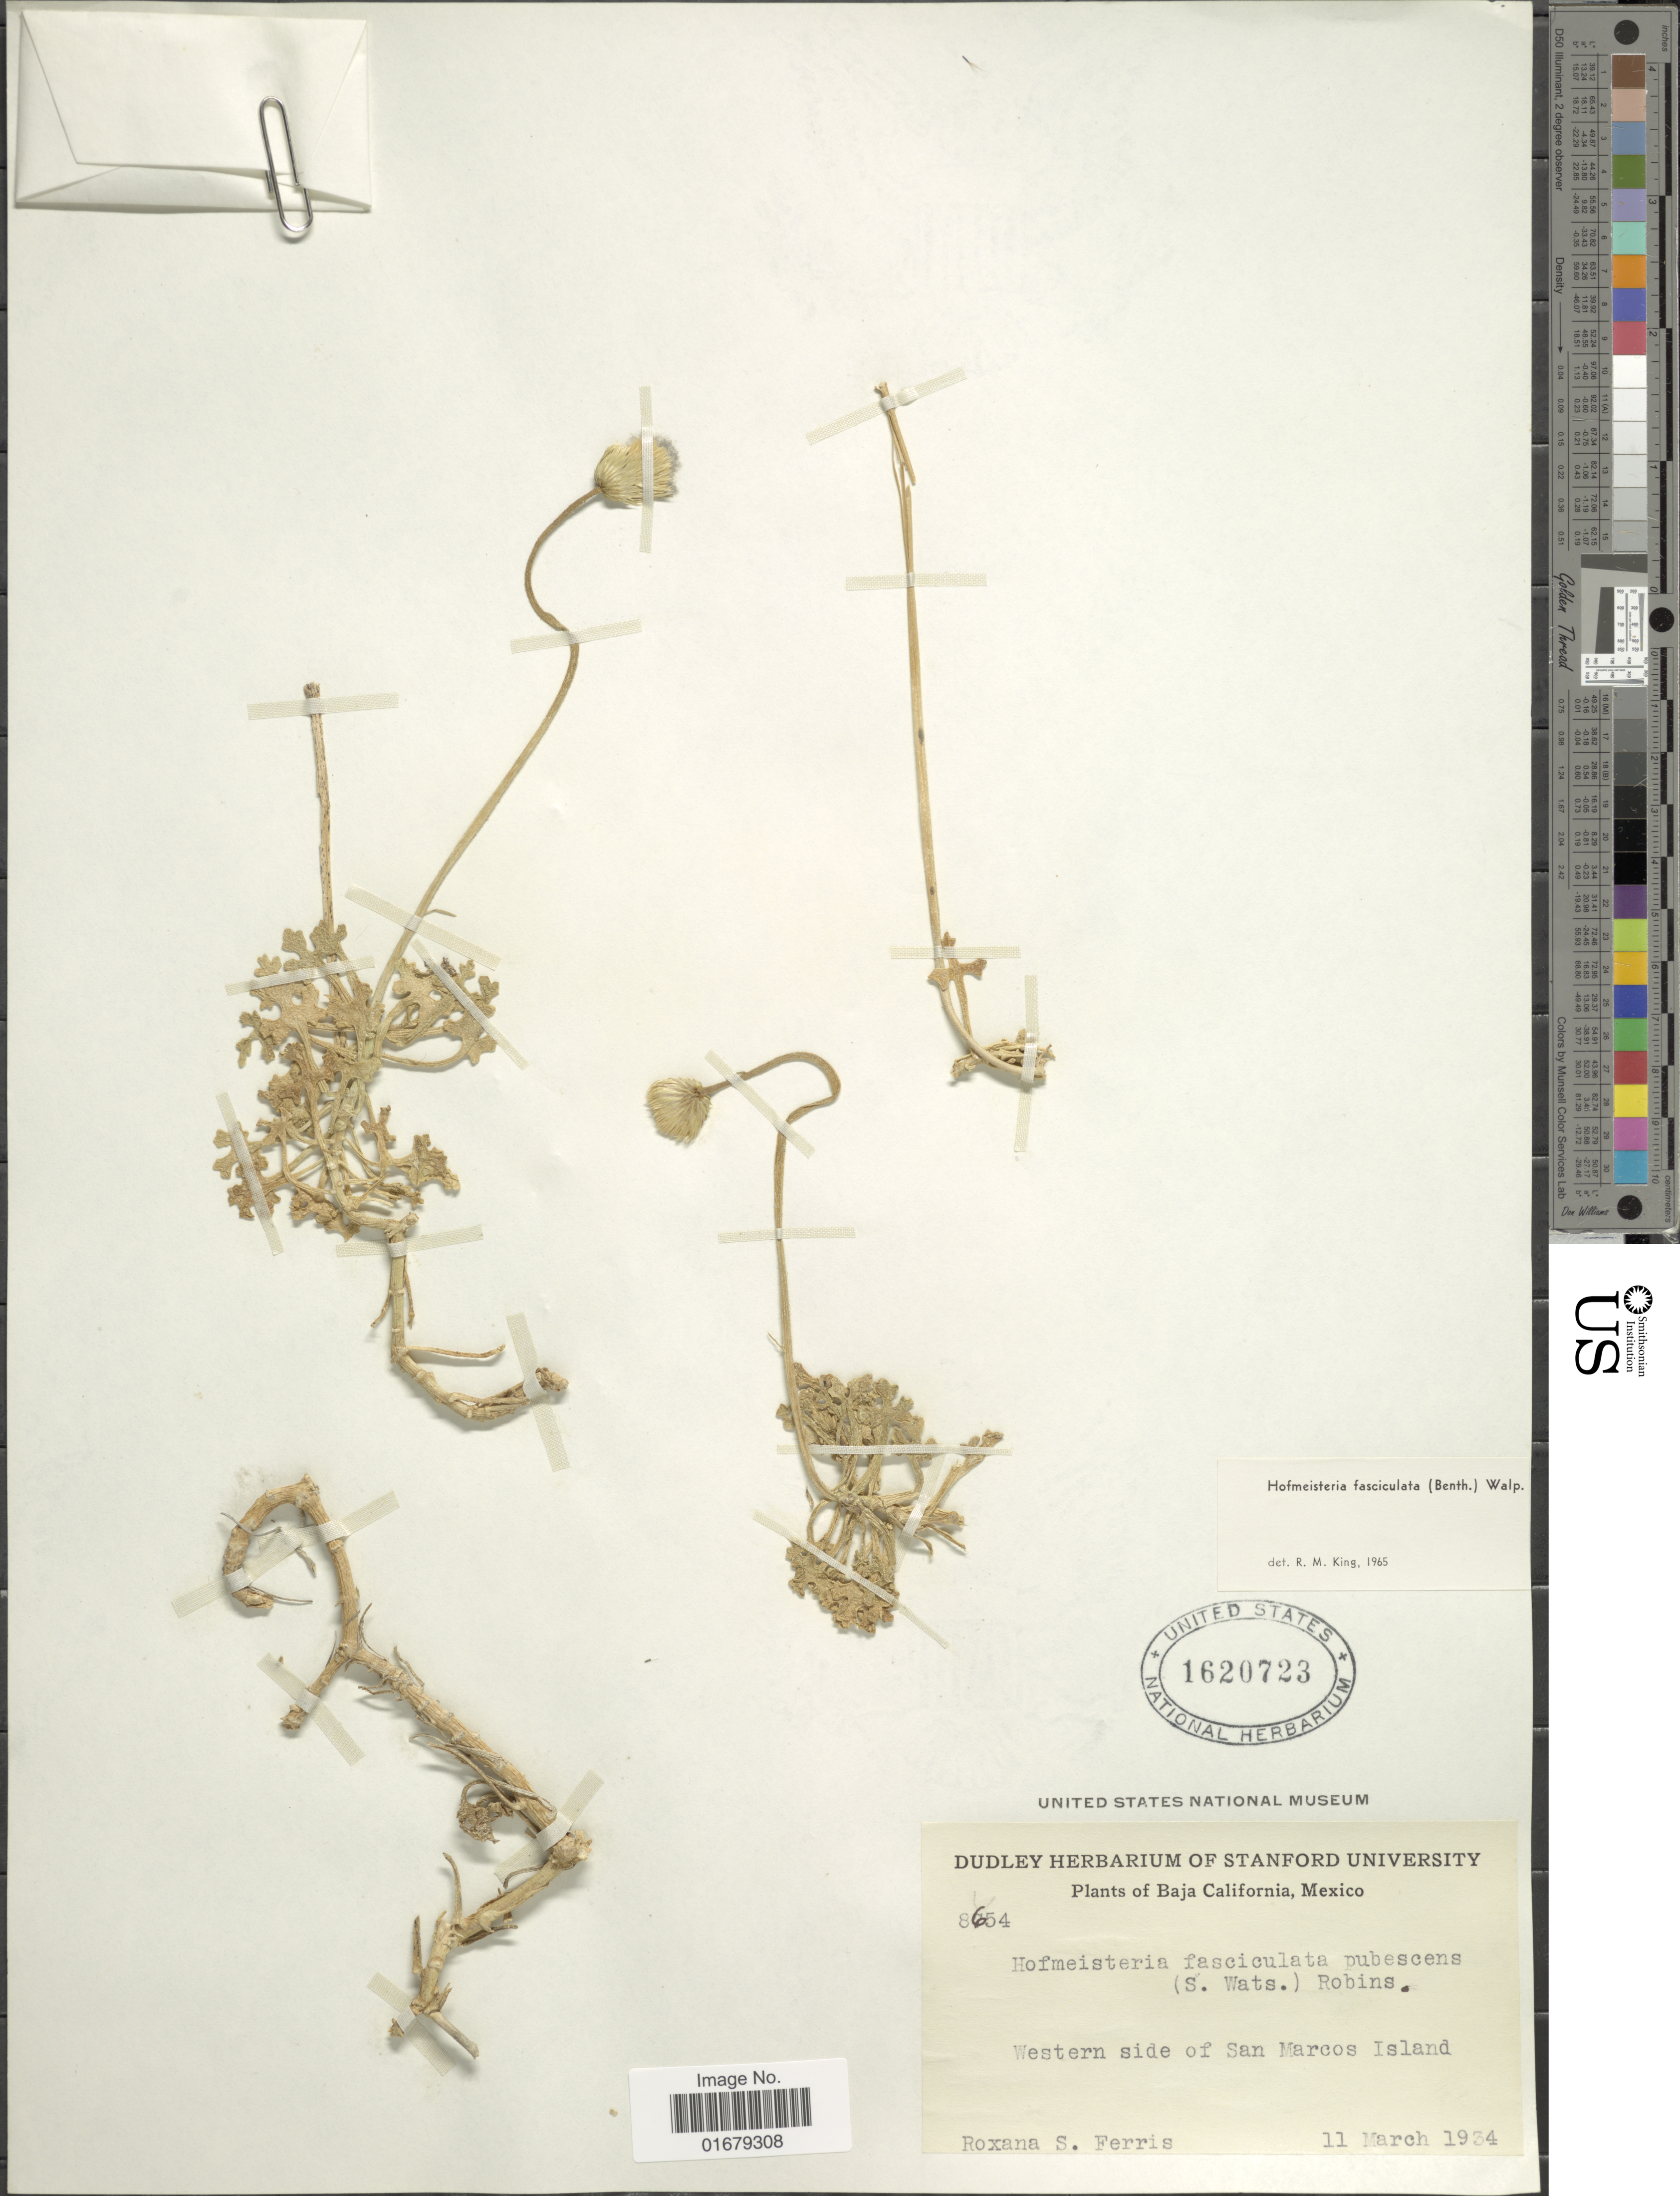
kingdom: Plantae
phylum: Tracheophyta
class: Magnoliopsida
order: Asterales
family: Asteraceae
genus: Hofmeisteria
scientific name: Hofmeisteria fasciculata var. pubescens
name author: (S. Watson) B.L. Rob.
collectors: R. S. Ferris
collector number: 8654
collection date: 1934-03-11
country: Mexico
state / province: Baja California Sur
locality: Western side of San Marcos Island.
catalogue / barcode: US 1620723